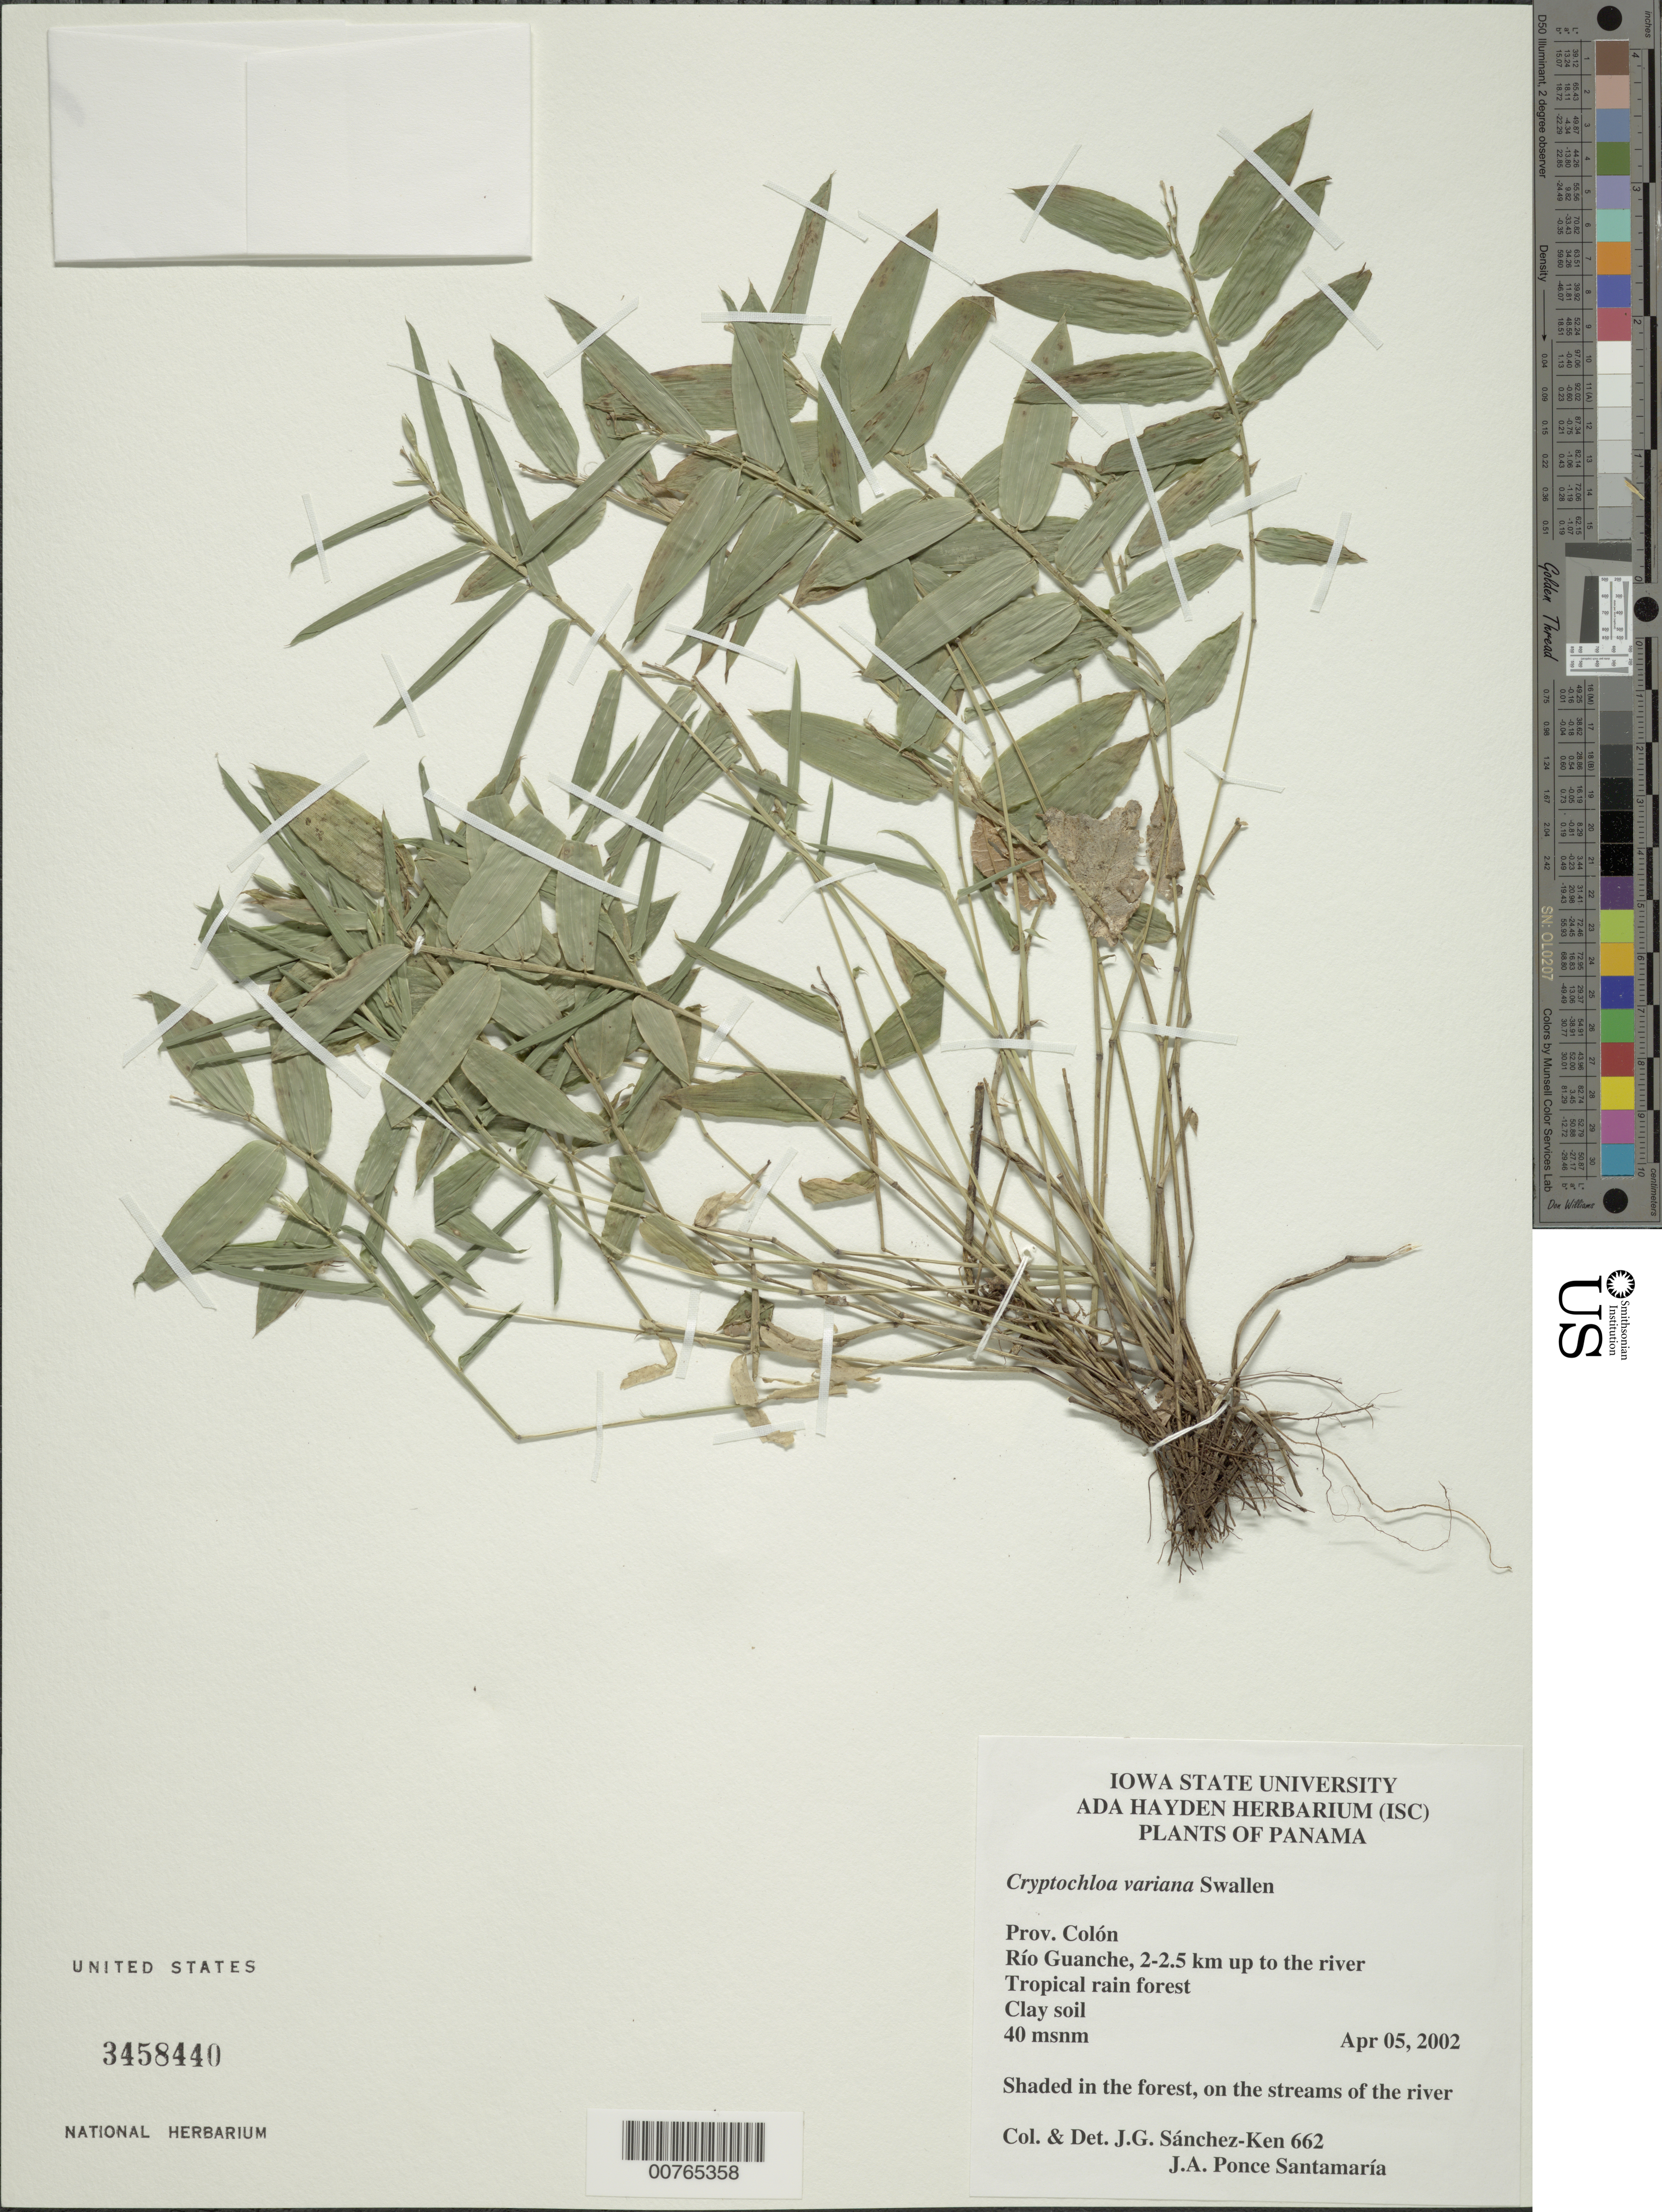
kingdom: Plantae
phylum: Tracheophyta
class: Liliopsida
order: Poales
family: Poaceae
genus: Cryptochloa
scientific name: Cryptochloa variana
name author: Swallen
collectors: J. G. Sánchez-Ken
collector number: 662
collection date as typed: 05 Apr 2002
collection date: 2002-04-05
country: Panama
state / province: Colón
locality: Up Rio Guanche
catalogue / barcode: US 3458440